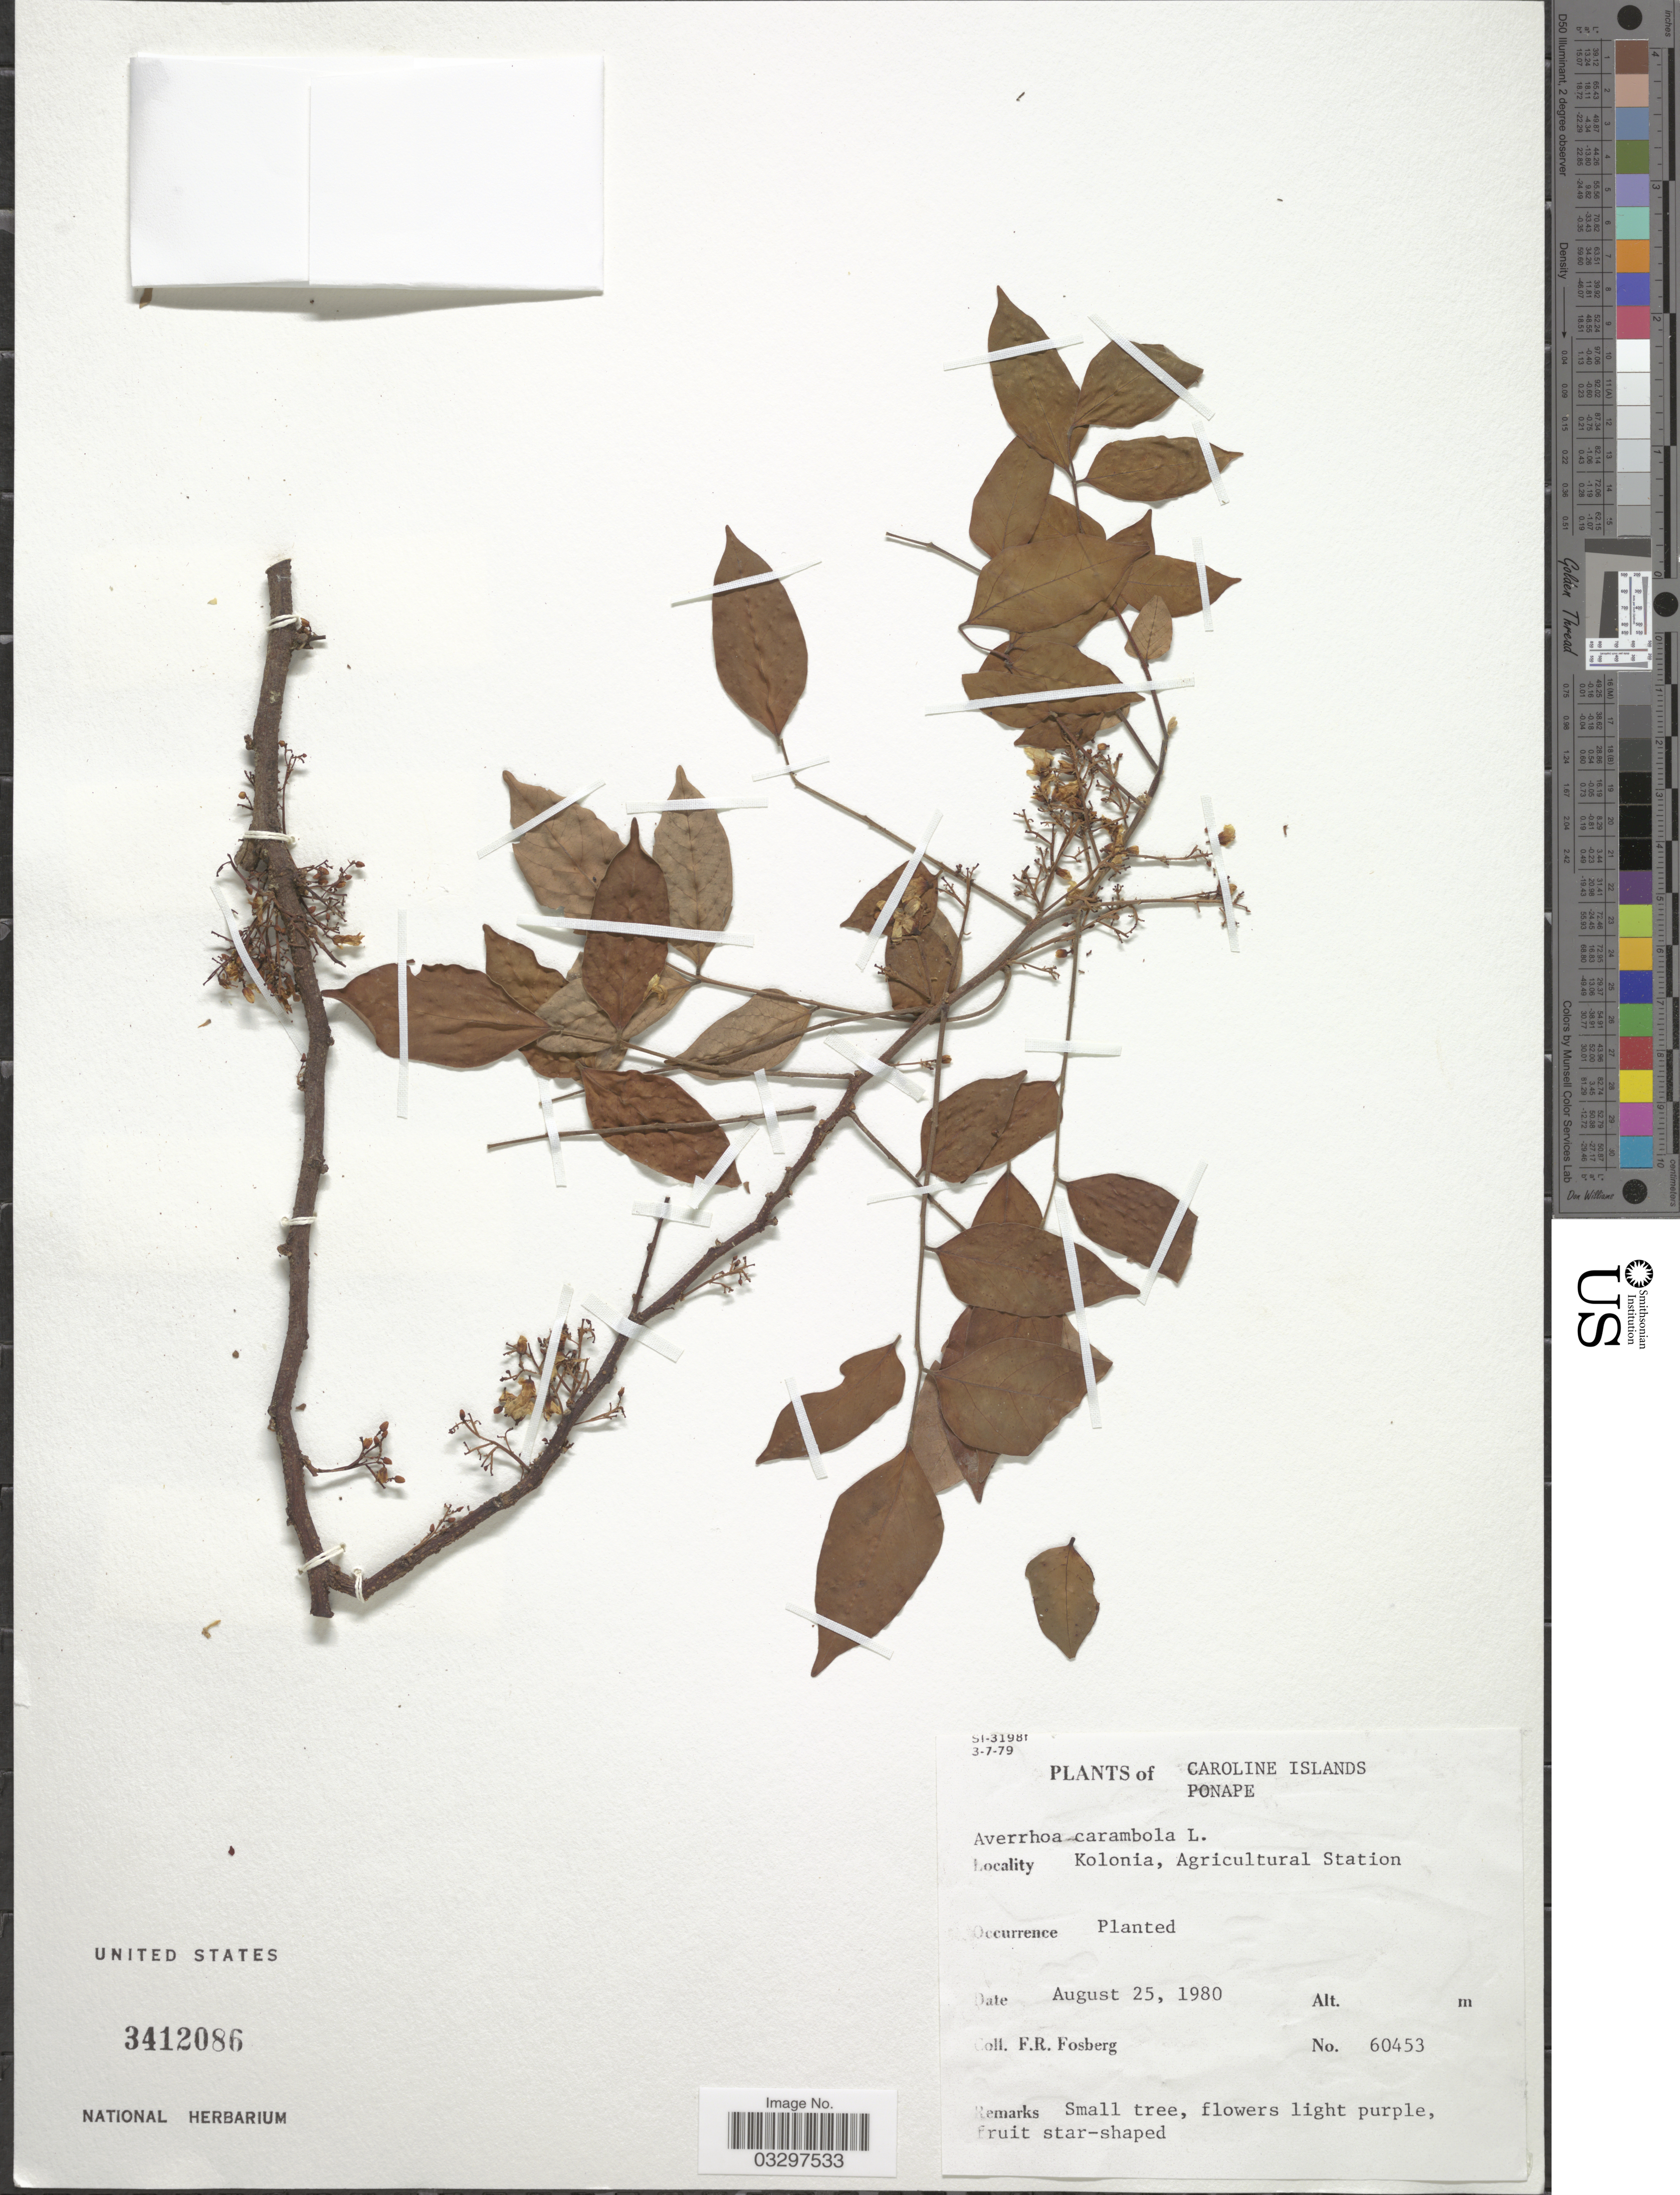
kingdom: Plantae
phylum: Tracheophyta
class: Magnoliopsida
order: Oxalidales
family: Oxalidaceae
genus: Averrhoa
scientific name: Averrhoa carambola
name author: L.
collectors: F. R. Fosberg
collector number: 60453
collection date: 1980-08-25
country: Micronesia, Federated States of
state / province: Pohnpei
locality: Caroline Islands. Ponape. Kolonia, Agricultural Station.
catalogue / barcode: US 3412086